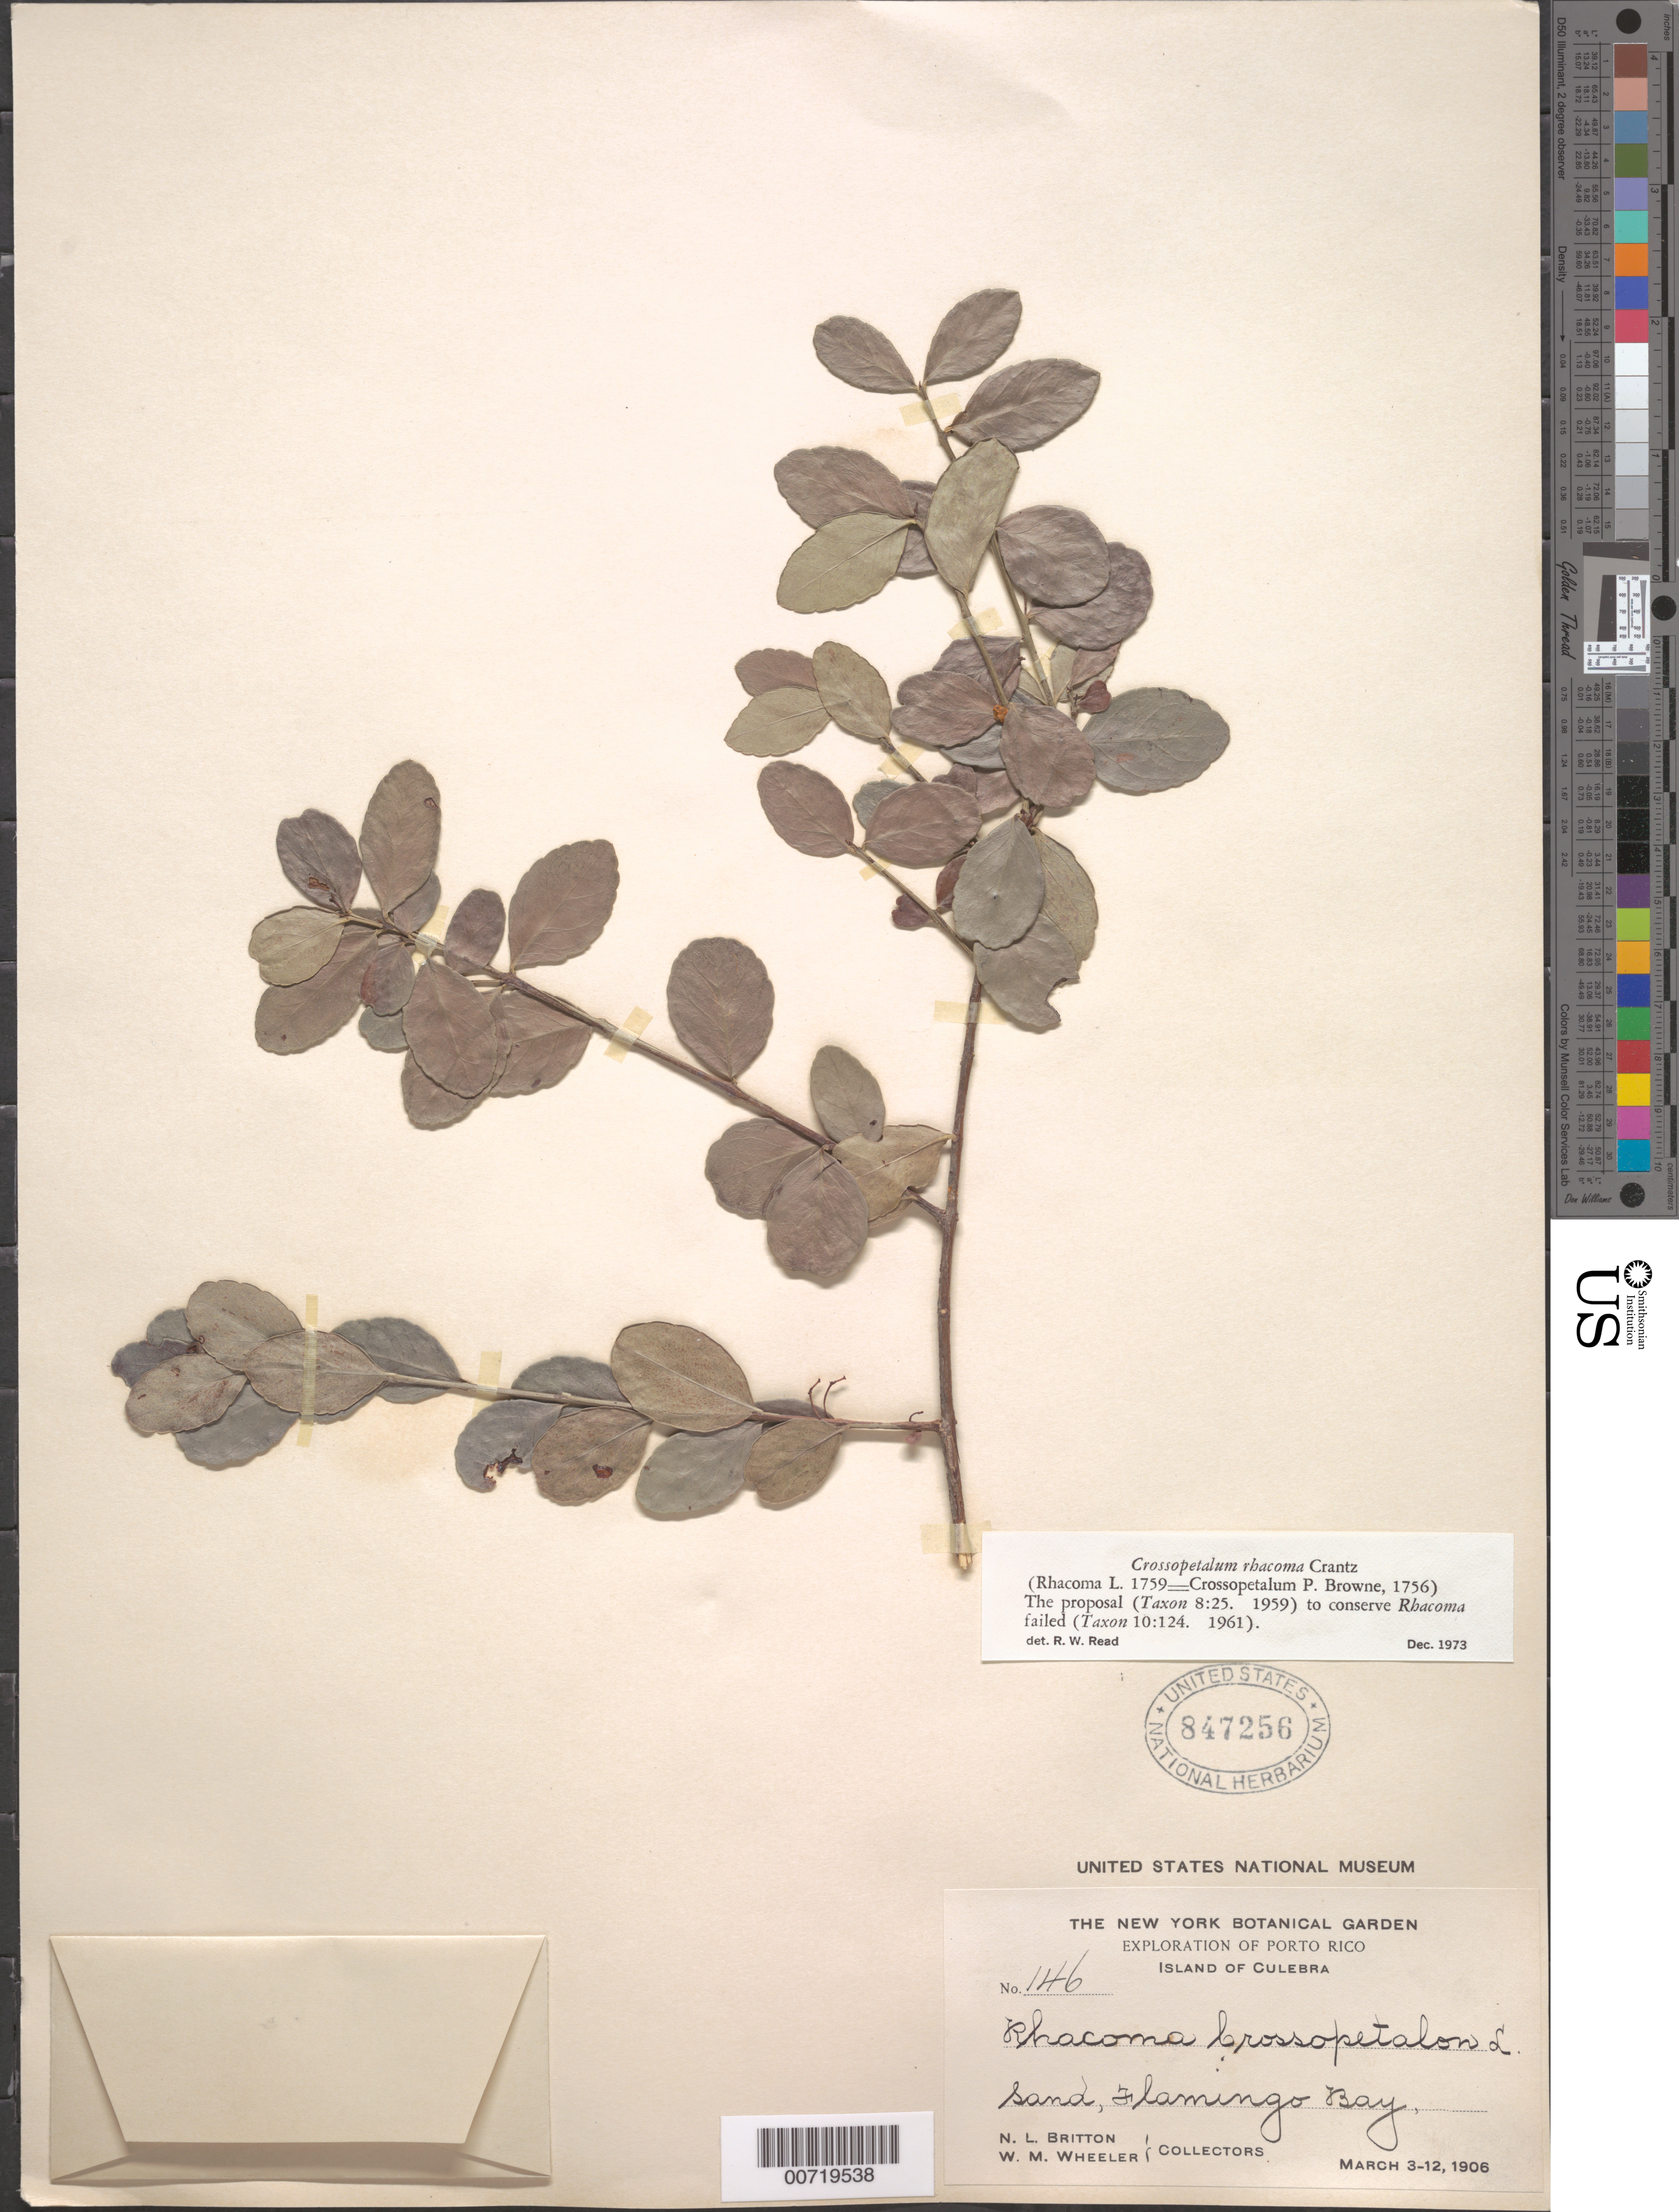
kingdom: Plantae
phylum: Tracheophyta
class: Magnoliopsida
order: Celastrales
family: Celastraceae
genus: Crossopetalum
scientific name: Crossopetalum rhacoma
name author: Crantz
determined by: Read, Robert W., (US), NMNH (UNITED STATES)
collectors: N. Britton & W. Wheeler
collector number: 146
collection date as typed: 03 Mar 1906 to 12 Mar 1906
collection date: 1906-03-03/1906-03-12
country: Puerto Rico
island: Culebra I.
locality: Flamingo Bay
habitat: Sand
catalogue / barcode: US 847256